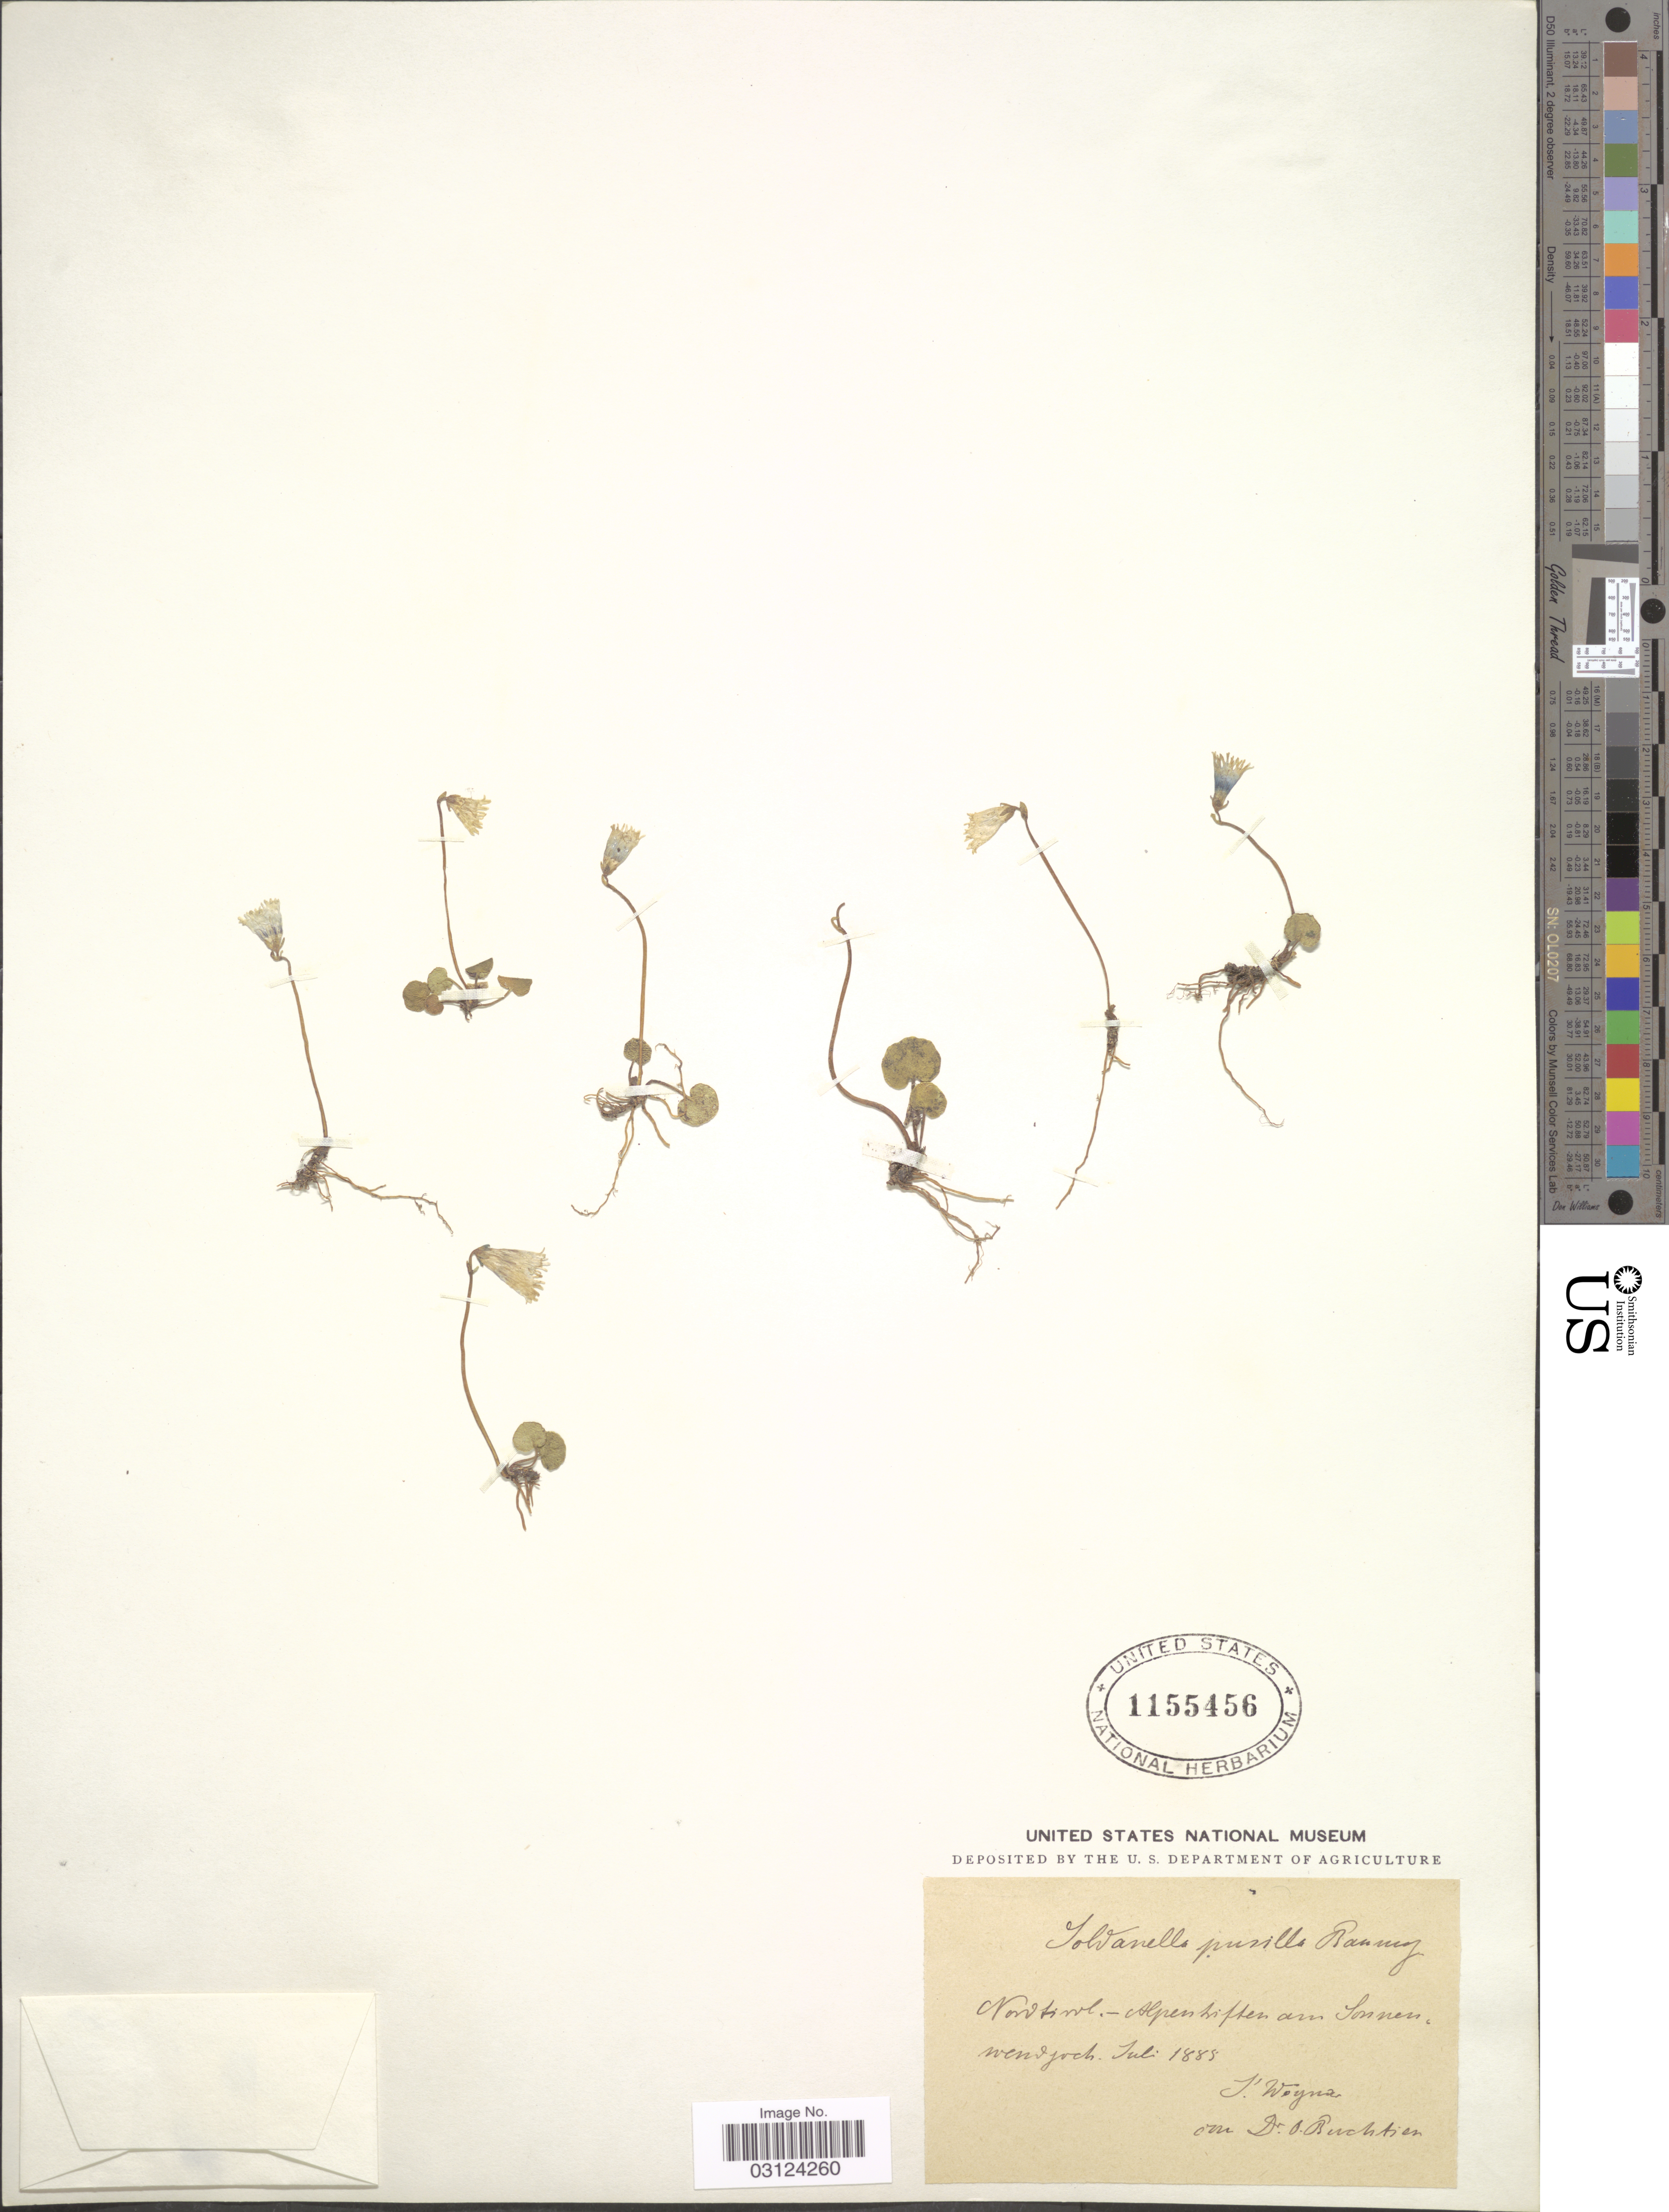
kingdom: Plantae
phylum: Tracheophyta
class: Magnoliopsida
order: Ericales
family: Primulaceae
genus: Soldanella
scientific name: Soldanella pusilla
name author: Baumg.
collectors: O. Buchtien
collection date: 1885-07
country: Austria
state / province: Tirol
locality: Nord tirol - Alpen triffen am Sonnenwendjoch.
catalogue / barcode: US 1155456